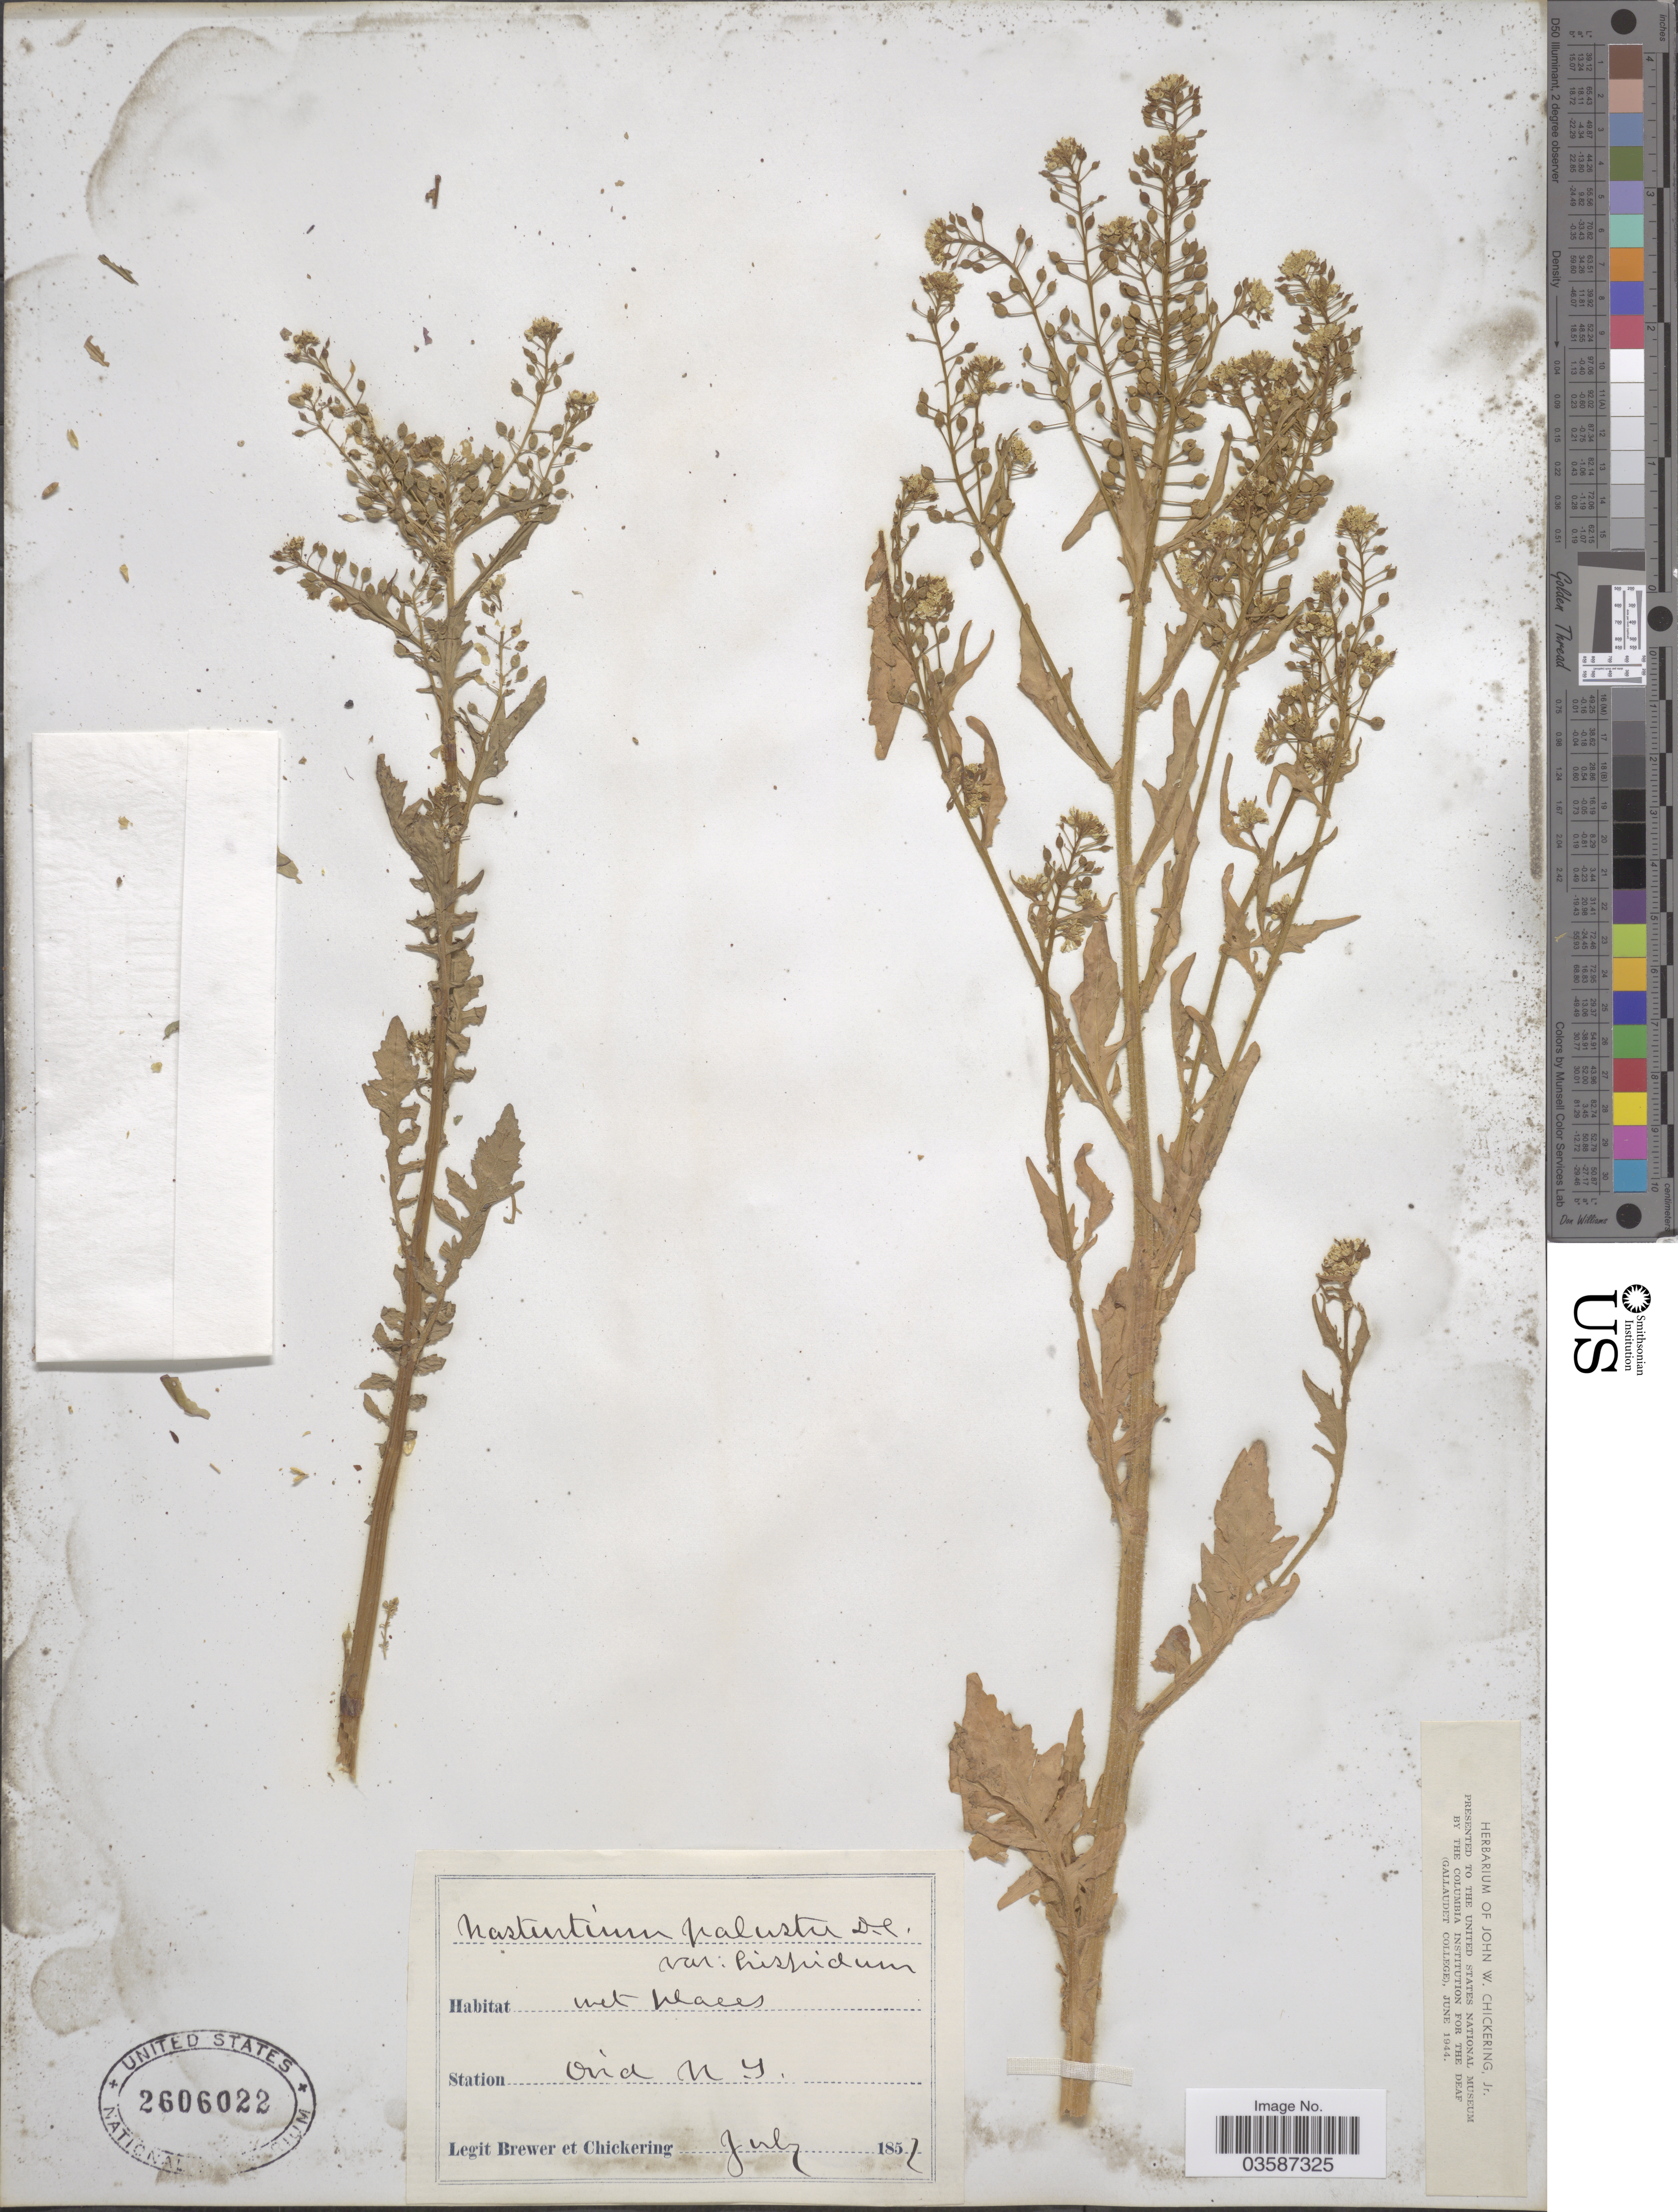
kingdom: Plantae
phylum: Tracheophyta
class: Magnoliopsida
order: Brassicales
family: Brassicaceae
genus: Rorippa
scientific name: Rorippa islandica var. hispida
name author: (Desv.) Butters & Abbe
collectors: -. Brewer & J. Chickering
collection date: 1857-07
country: United States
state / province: New York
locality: Station Ocid.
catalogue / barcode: US 2606022